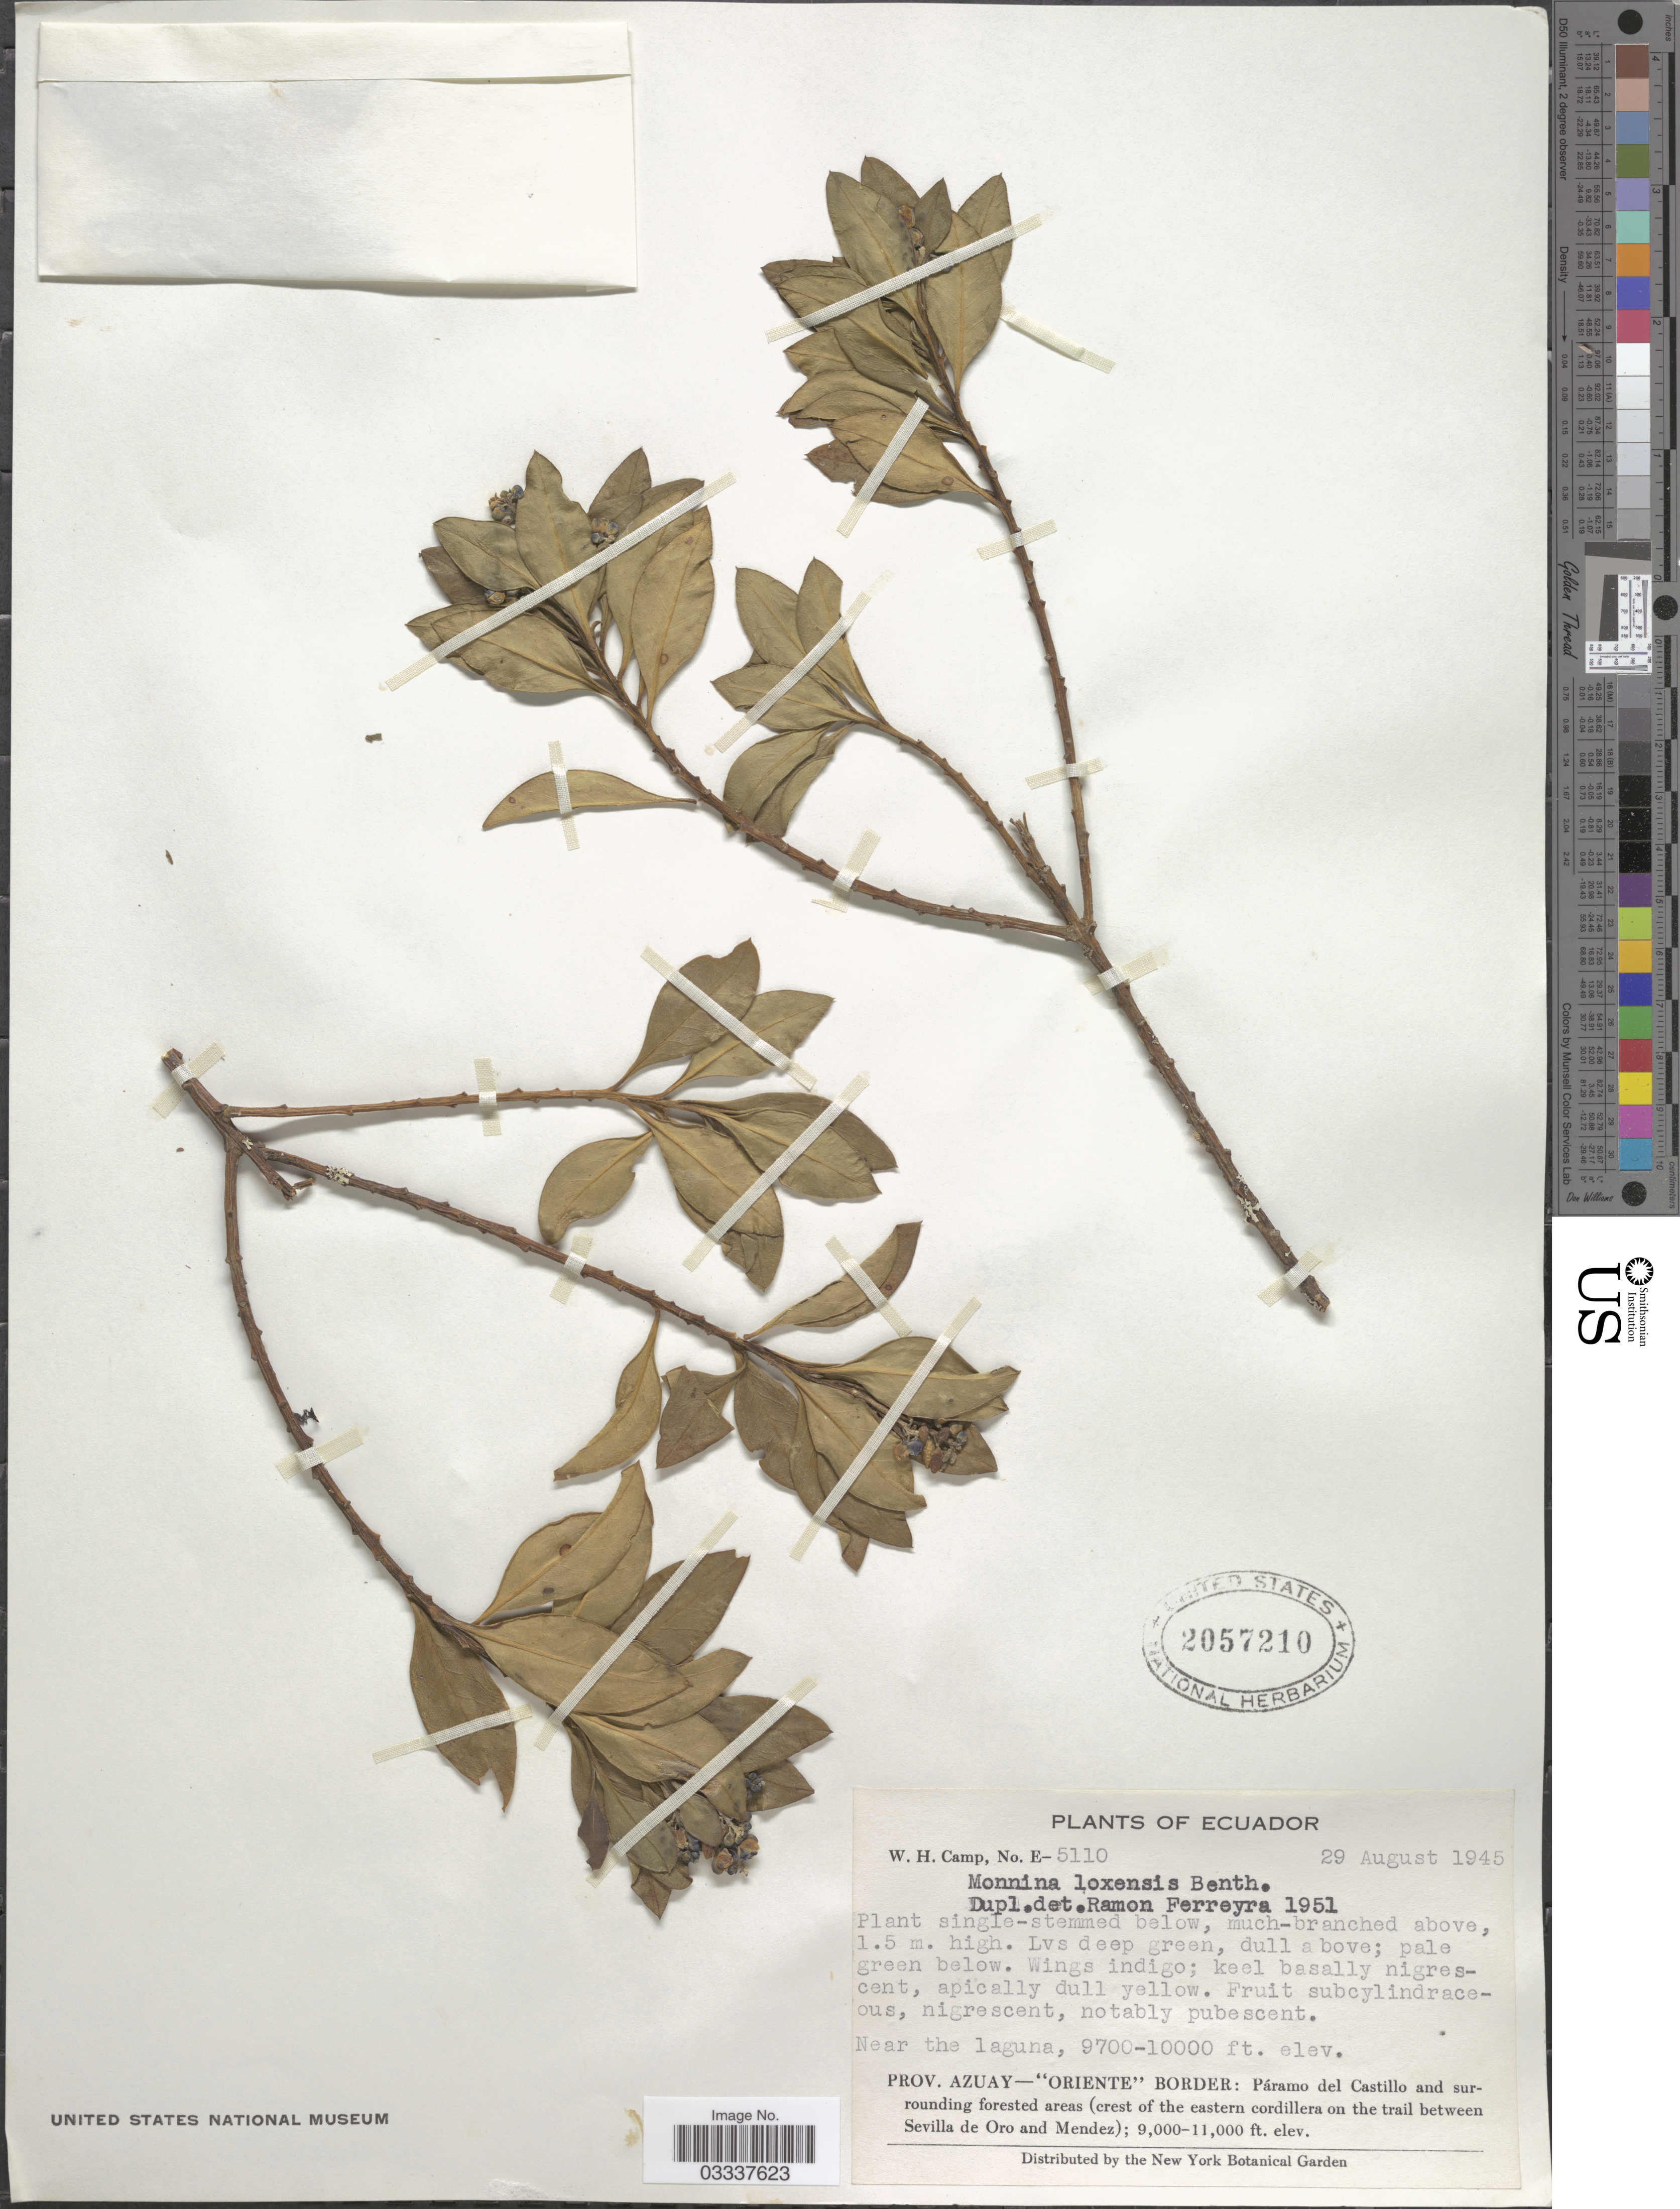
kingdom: Plantae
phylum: Tracheophyta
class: Magnoliopsida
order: Fabales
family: Polygalaceae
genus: Monnina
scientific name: Monnina loxensis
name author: Benth.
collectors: W. H. Camp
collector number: E-5110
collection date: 1945-08-29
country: Ecuador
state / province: Azuay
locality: Near the laguna, "Oriente" Border: Páramo del Castillo and surrounding forested area (crest of the eastern cordillera on the trail between Sevilla de Oro and Mendez).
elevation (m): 2957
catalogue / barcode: US 2057210